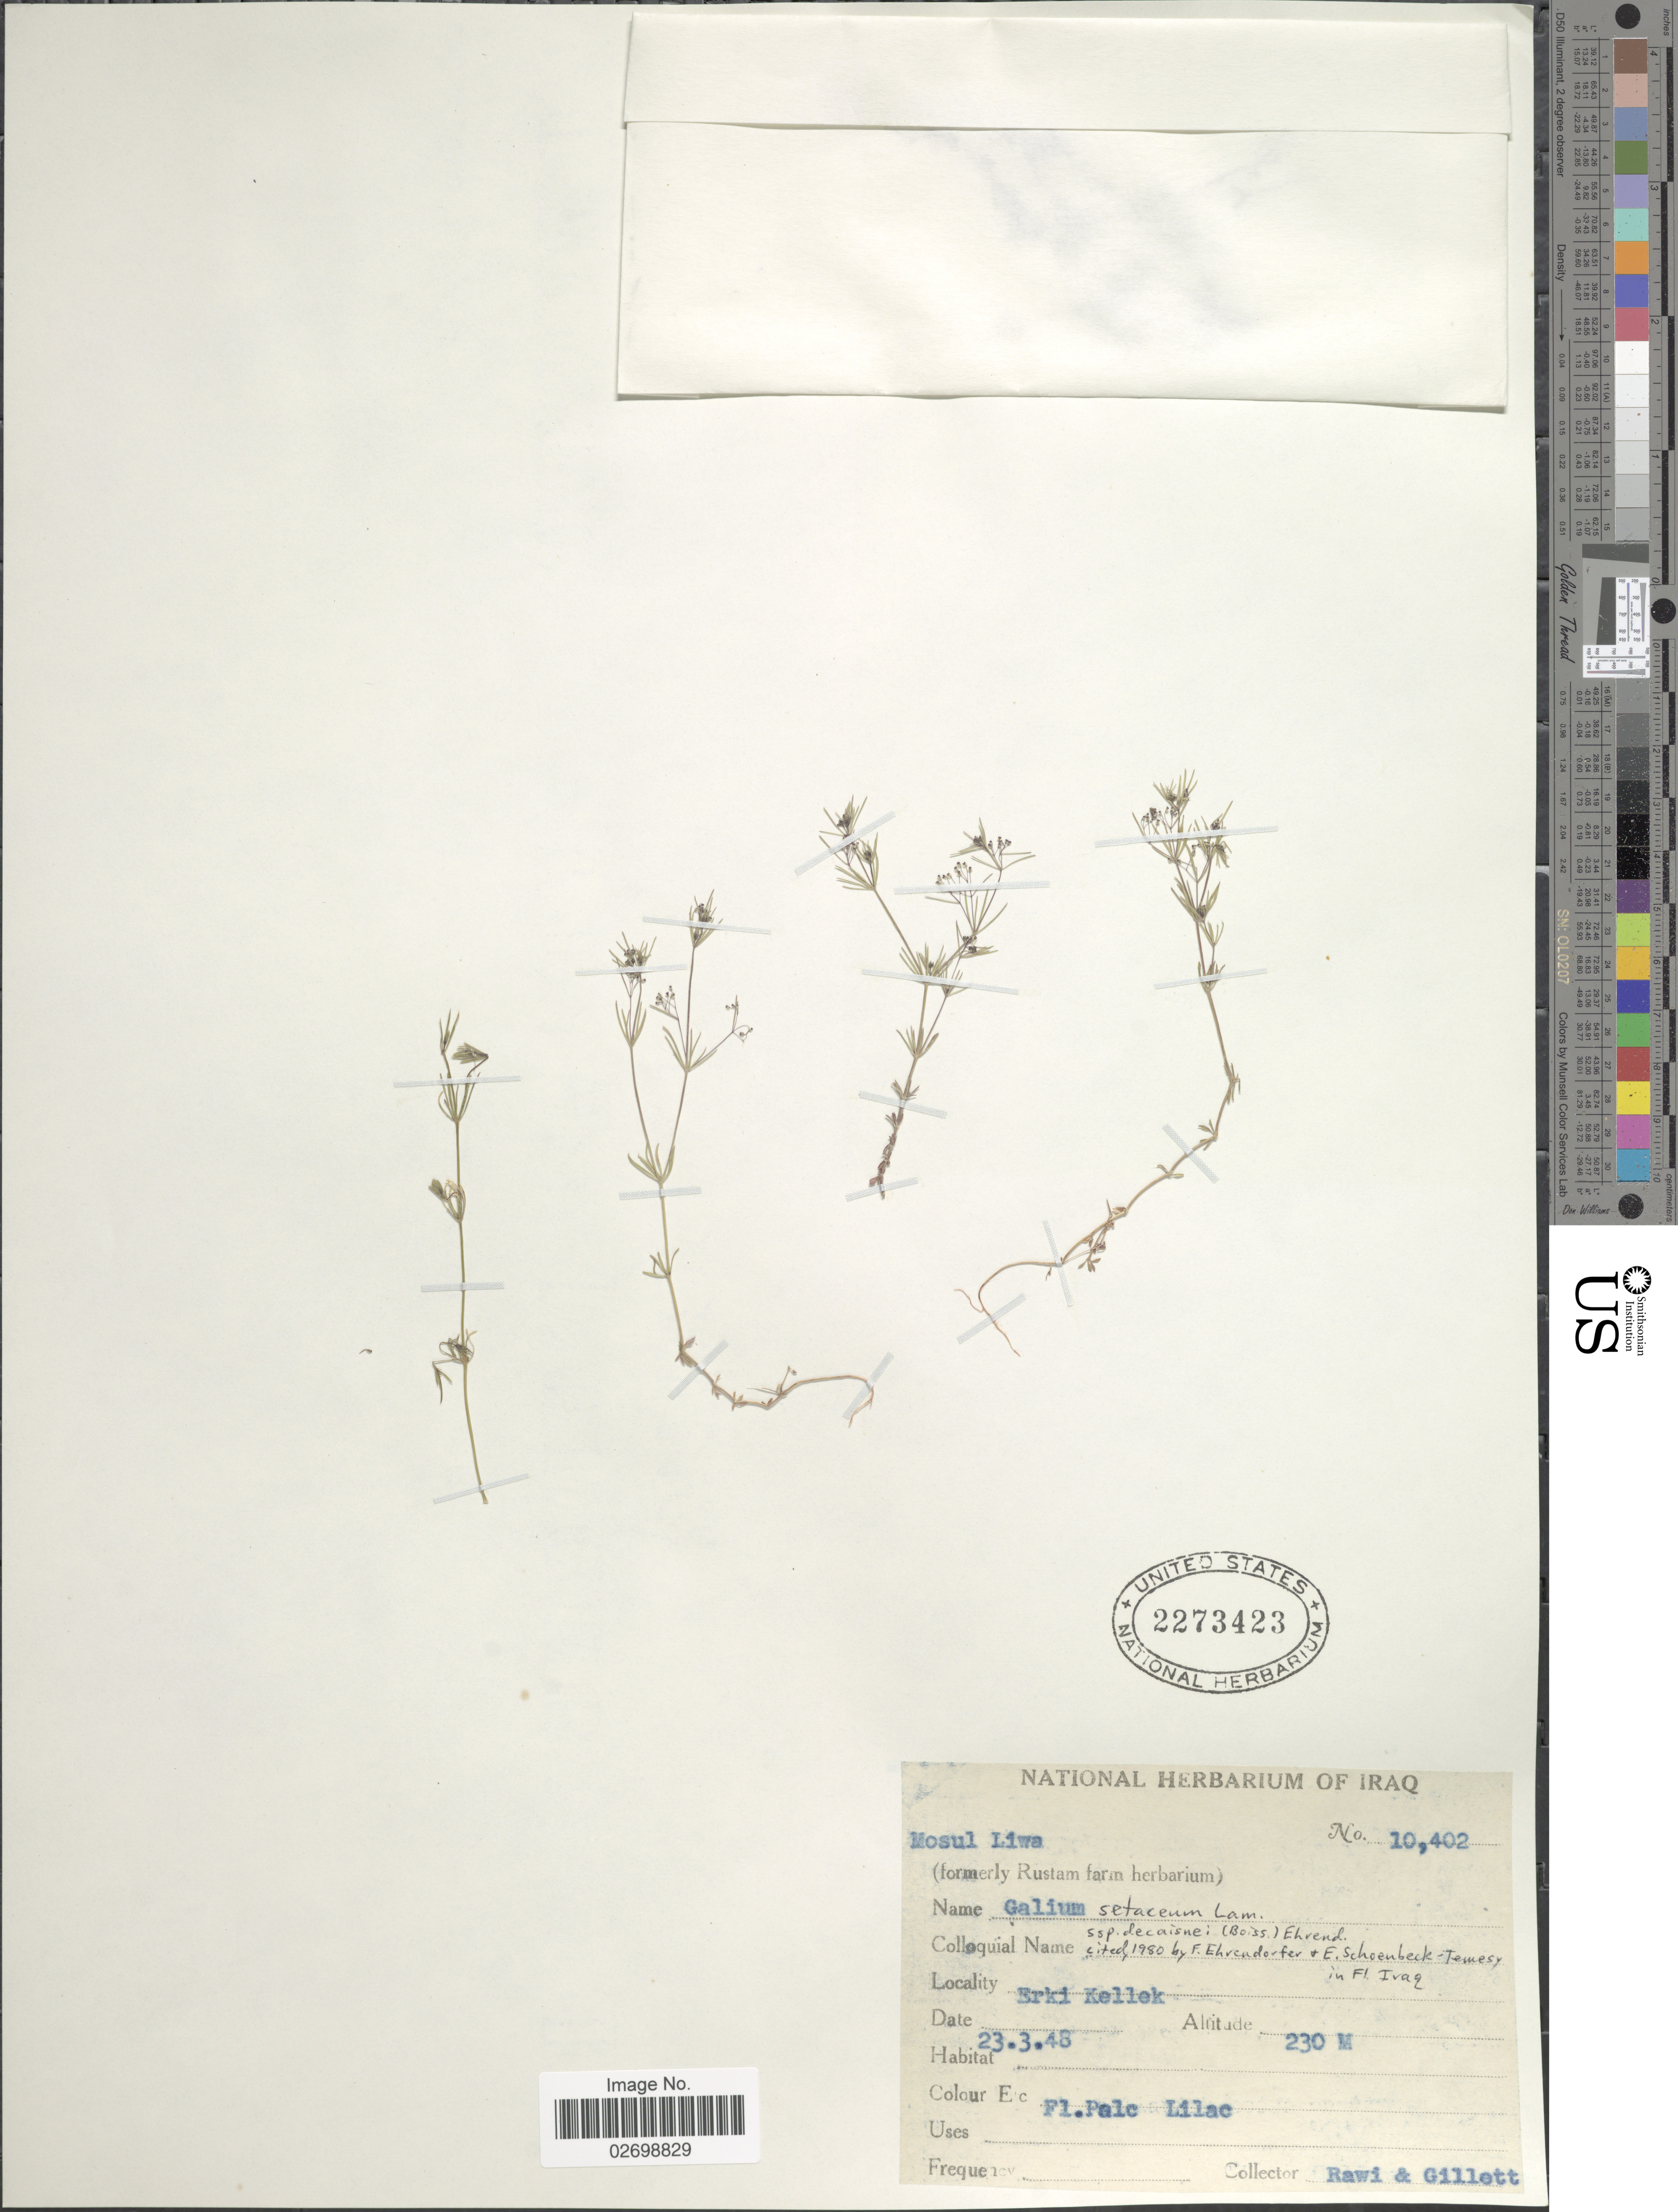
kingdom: Plantae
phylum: Tracheophyta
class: Magnoliopsida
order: Gentianales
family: Rubiaceae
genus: Galium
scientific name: Galium setaceum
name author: Lam.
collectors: -. Rawi & Gillett, --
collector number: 10402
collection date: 1948-03-23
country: Iraq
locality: Erki Kellek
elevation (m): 230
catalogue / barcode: US 2273423